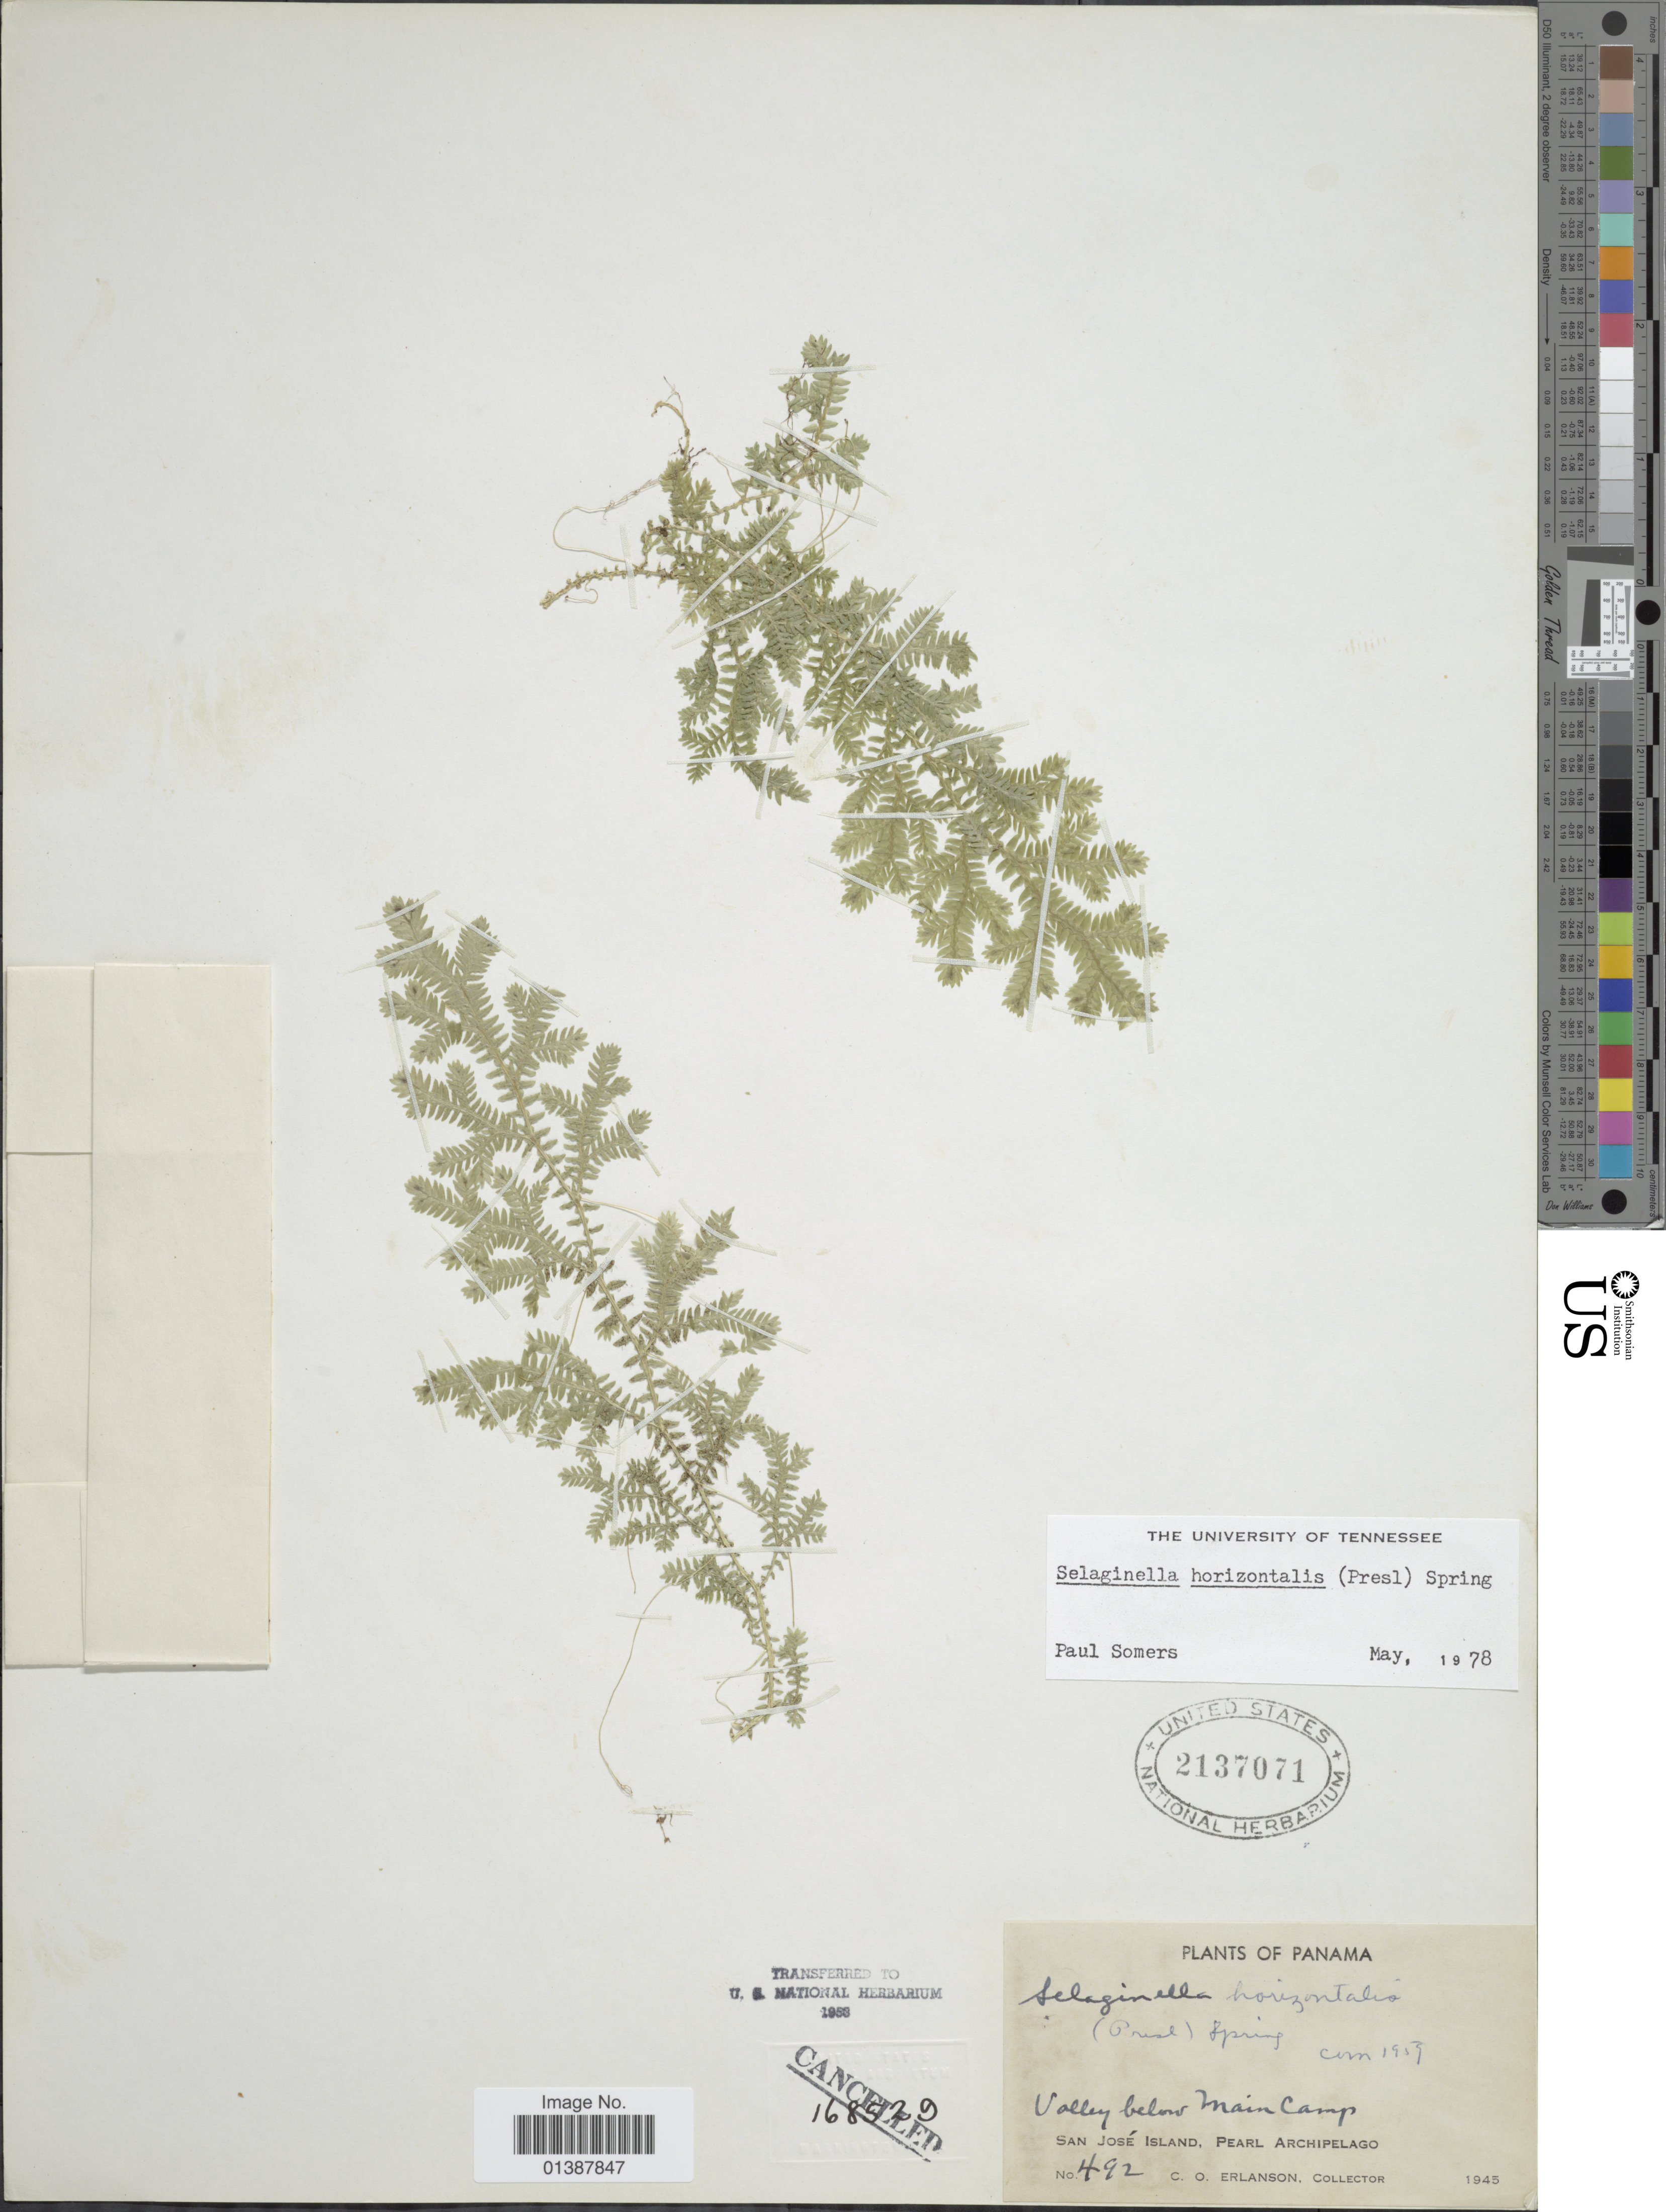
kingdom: Plantae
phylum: Tracheophyta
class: Lycopodiopsida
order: Selaginellales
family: Selaginellaceae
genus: Selaginella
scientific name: Selaginella horizontalis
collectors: C. O. Erlanson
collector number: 492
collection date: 1945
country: Panama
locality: Valley below Main Camp, Pearl Archipelago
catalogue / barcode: US 2137071